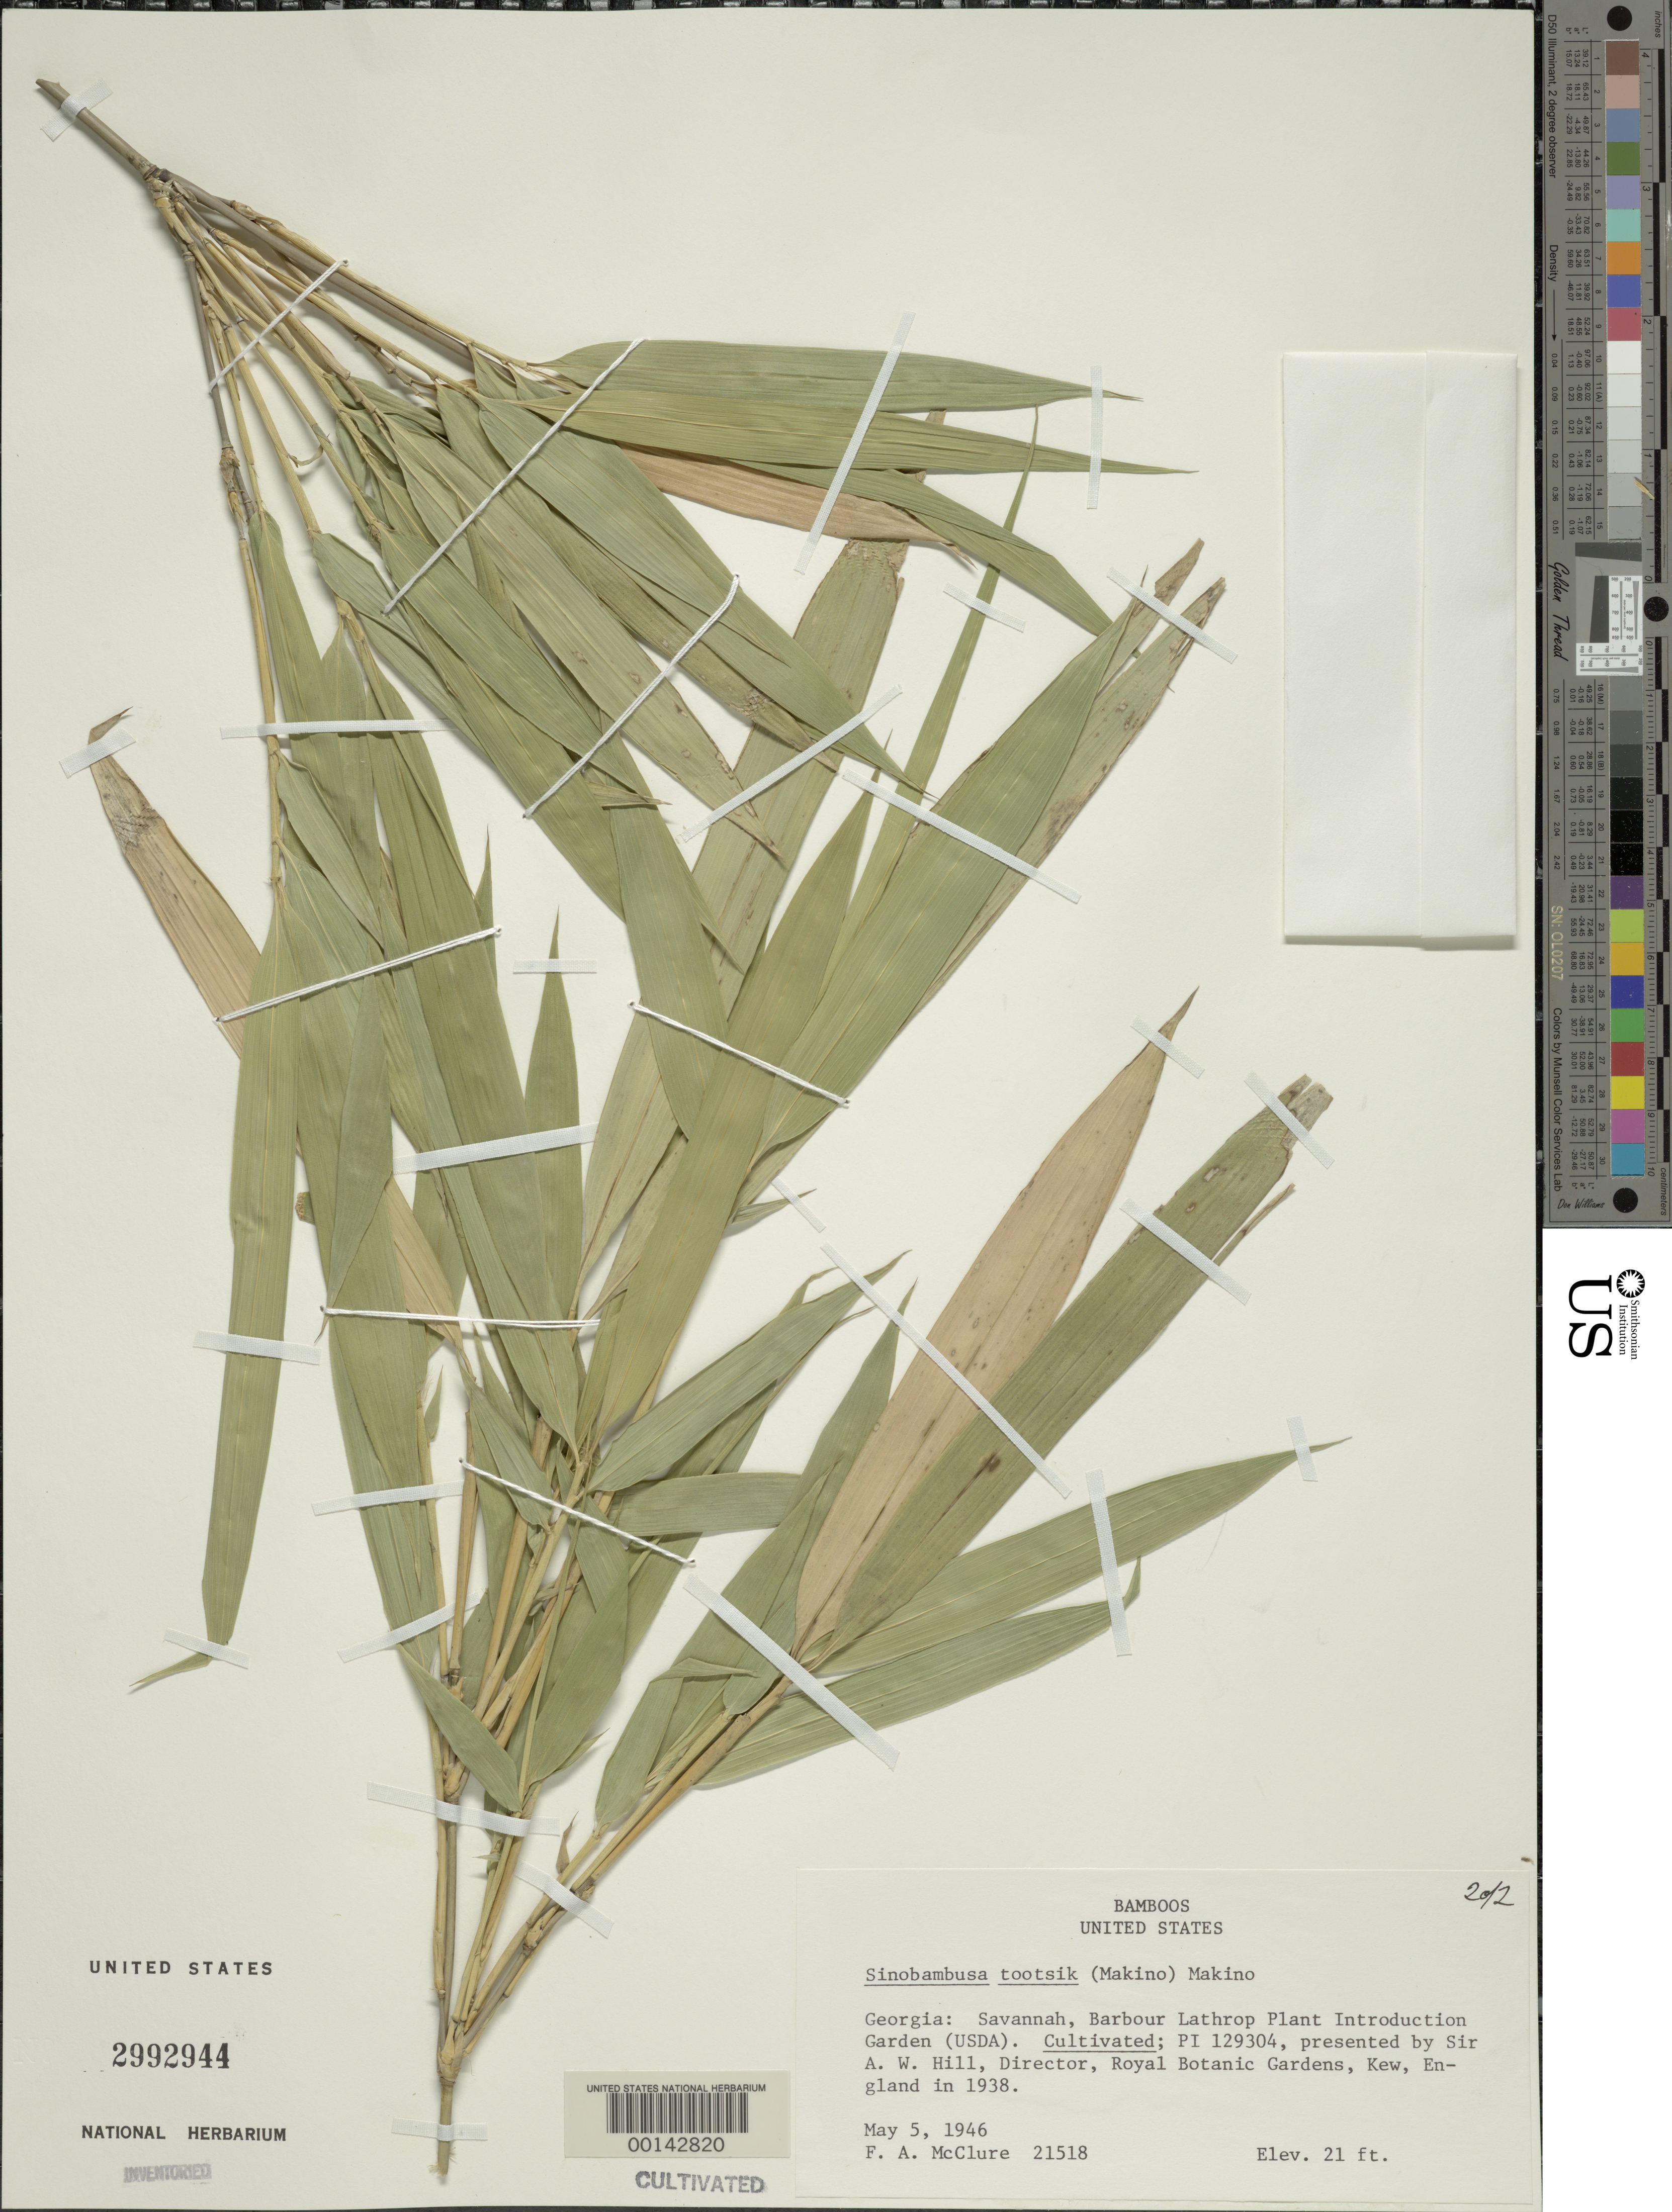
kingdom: Plantae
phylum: Tracheophyta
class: Liliopsida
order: Poales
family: Poaceae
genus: Sinobambusa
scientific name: Sinobambusa beecheyanus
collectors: F. A. McClure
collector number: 21518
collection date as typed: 05 May 1946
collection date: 1946-05-05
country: United States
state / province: Georgia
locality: Savannah usda pi stat.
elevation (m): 6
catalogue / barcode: US 2992944